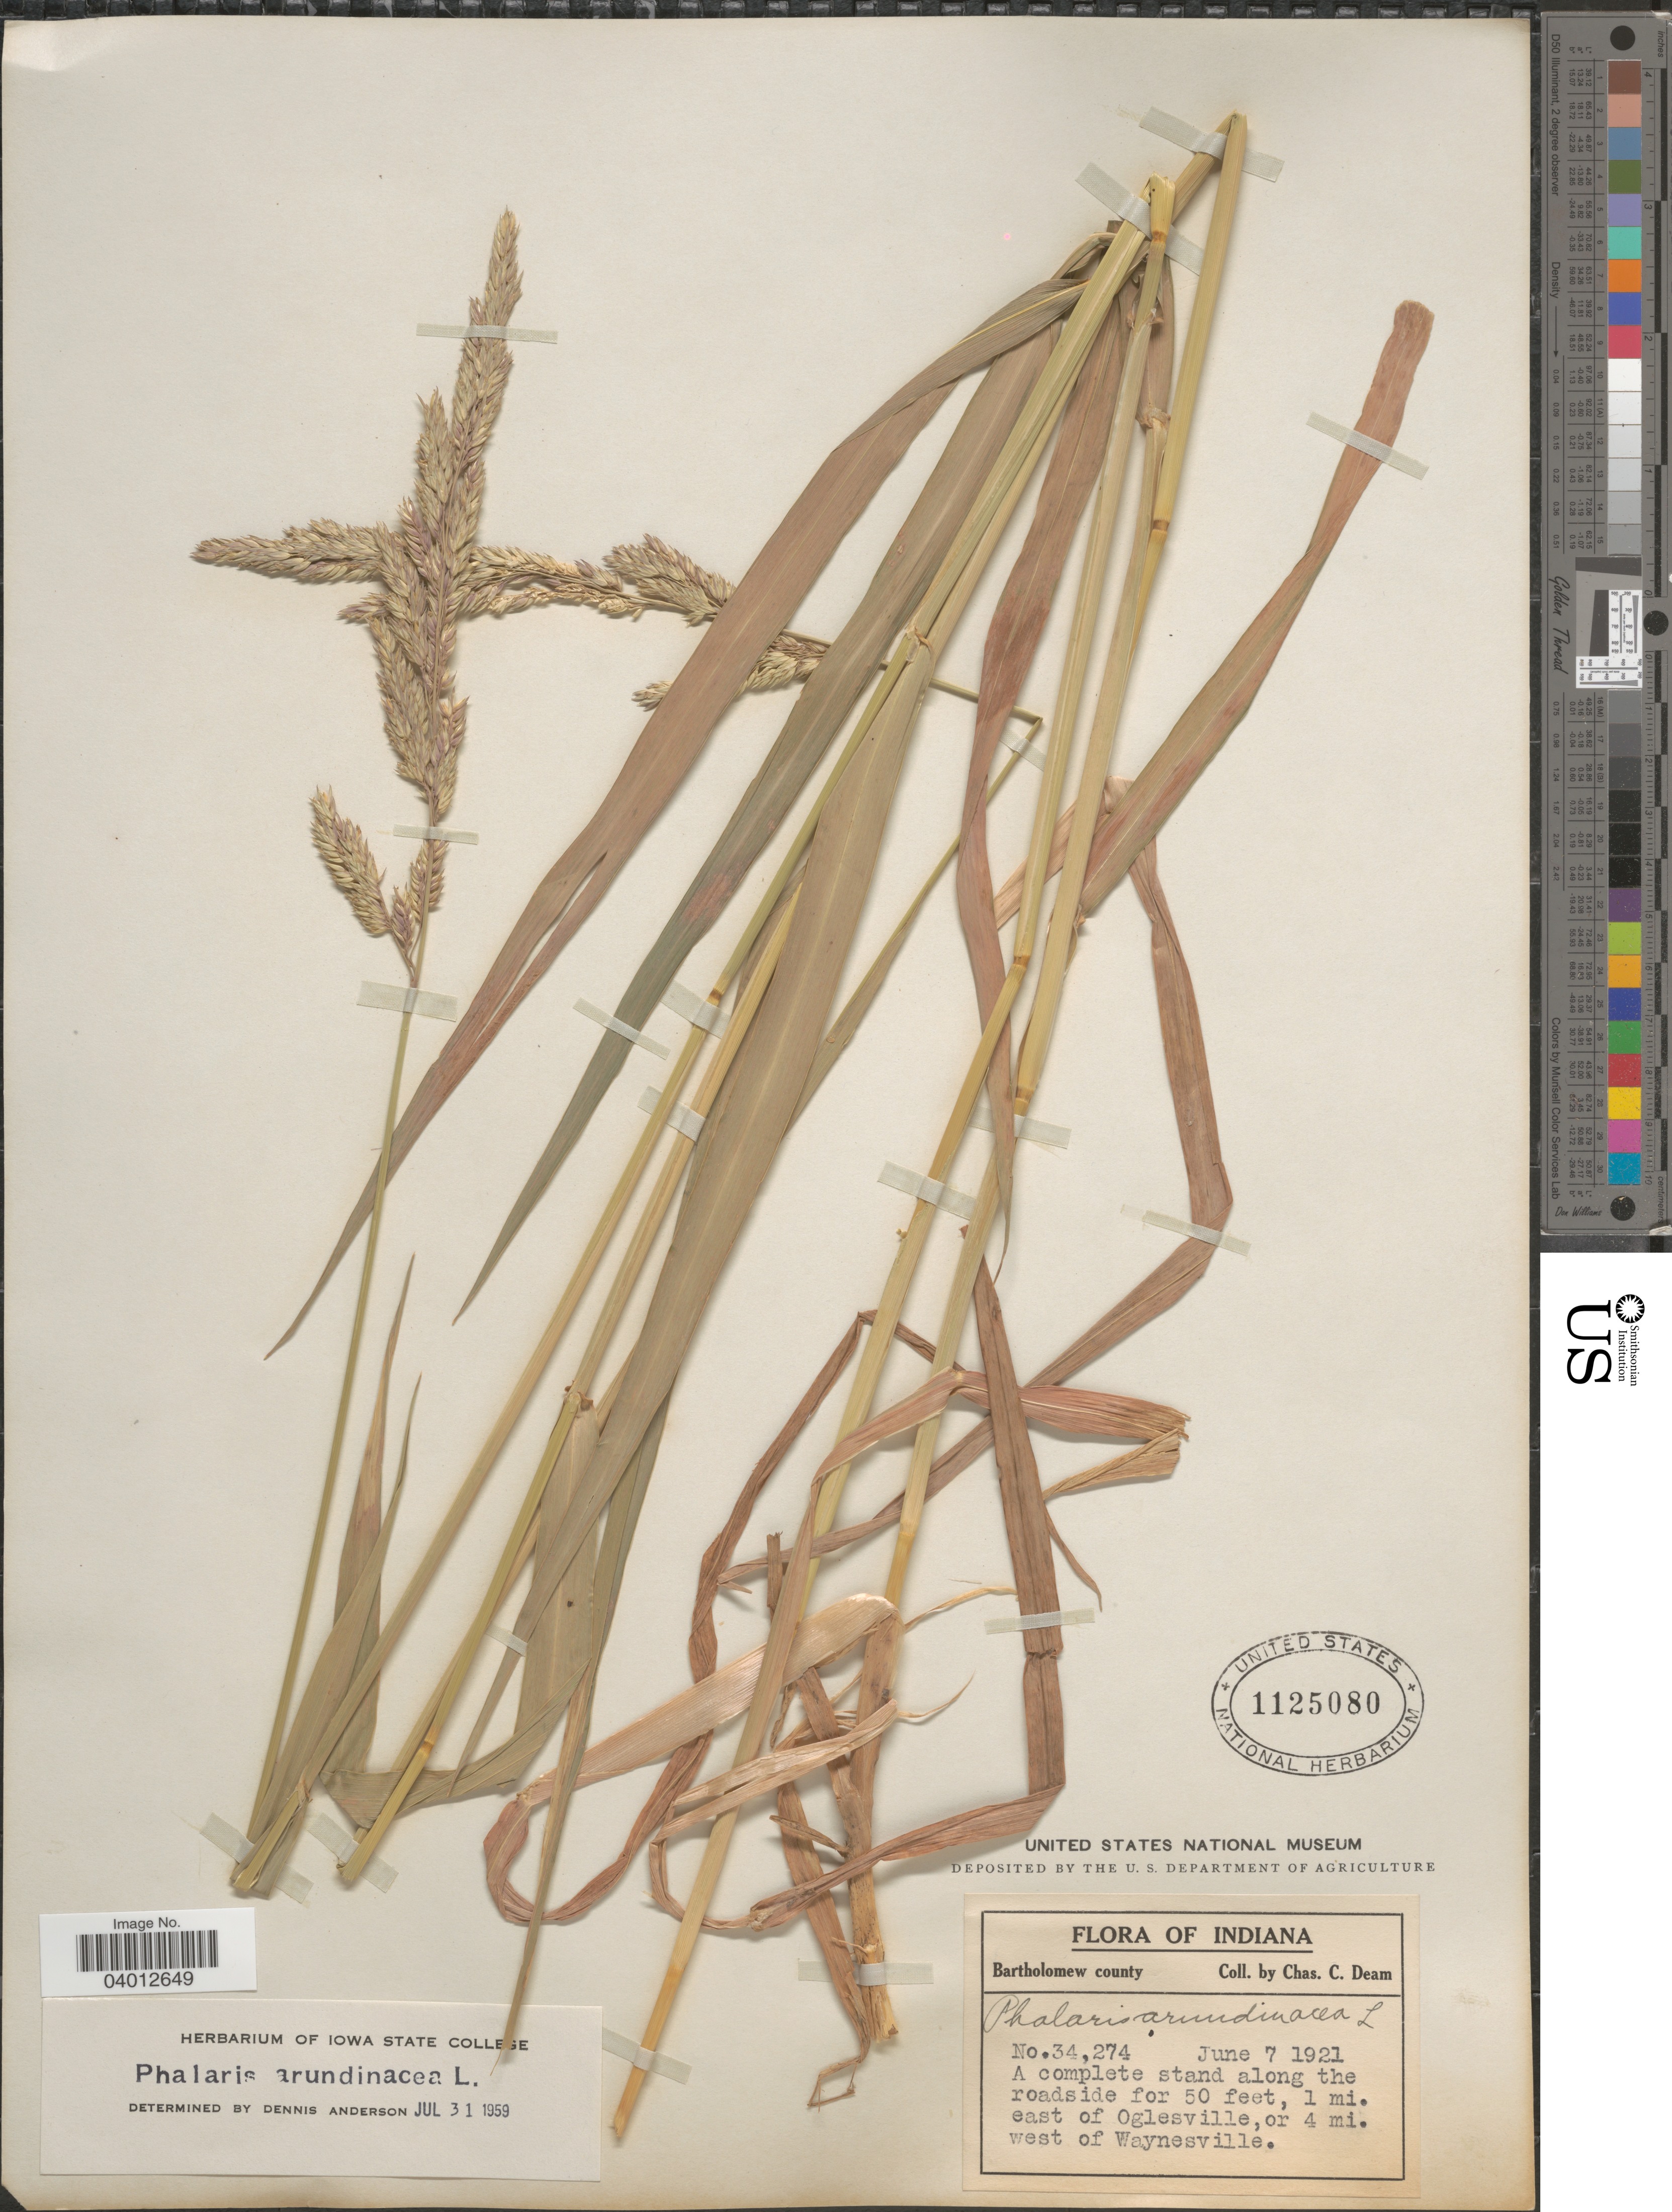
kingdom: Plantae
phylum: Tracheophyta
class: Liliopsida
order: Poales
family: Poaceae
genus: Phalaris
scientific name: Phalaris arundinacea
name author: L.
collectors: C. C. Deam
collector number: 34274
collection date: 1921-06-07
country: United States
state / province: Indiana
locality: Bartholomew county. Along the roadside, 1 mi. east of Oglesville, or 4 mi. west of Waynesville.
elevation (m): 15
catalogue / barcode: US 1125080